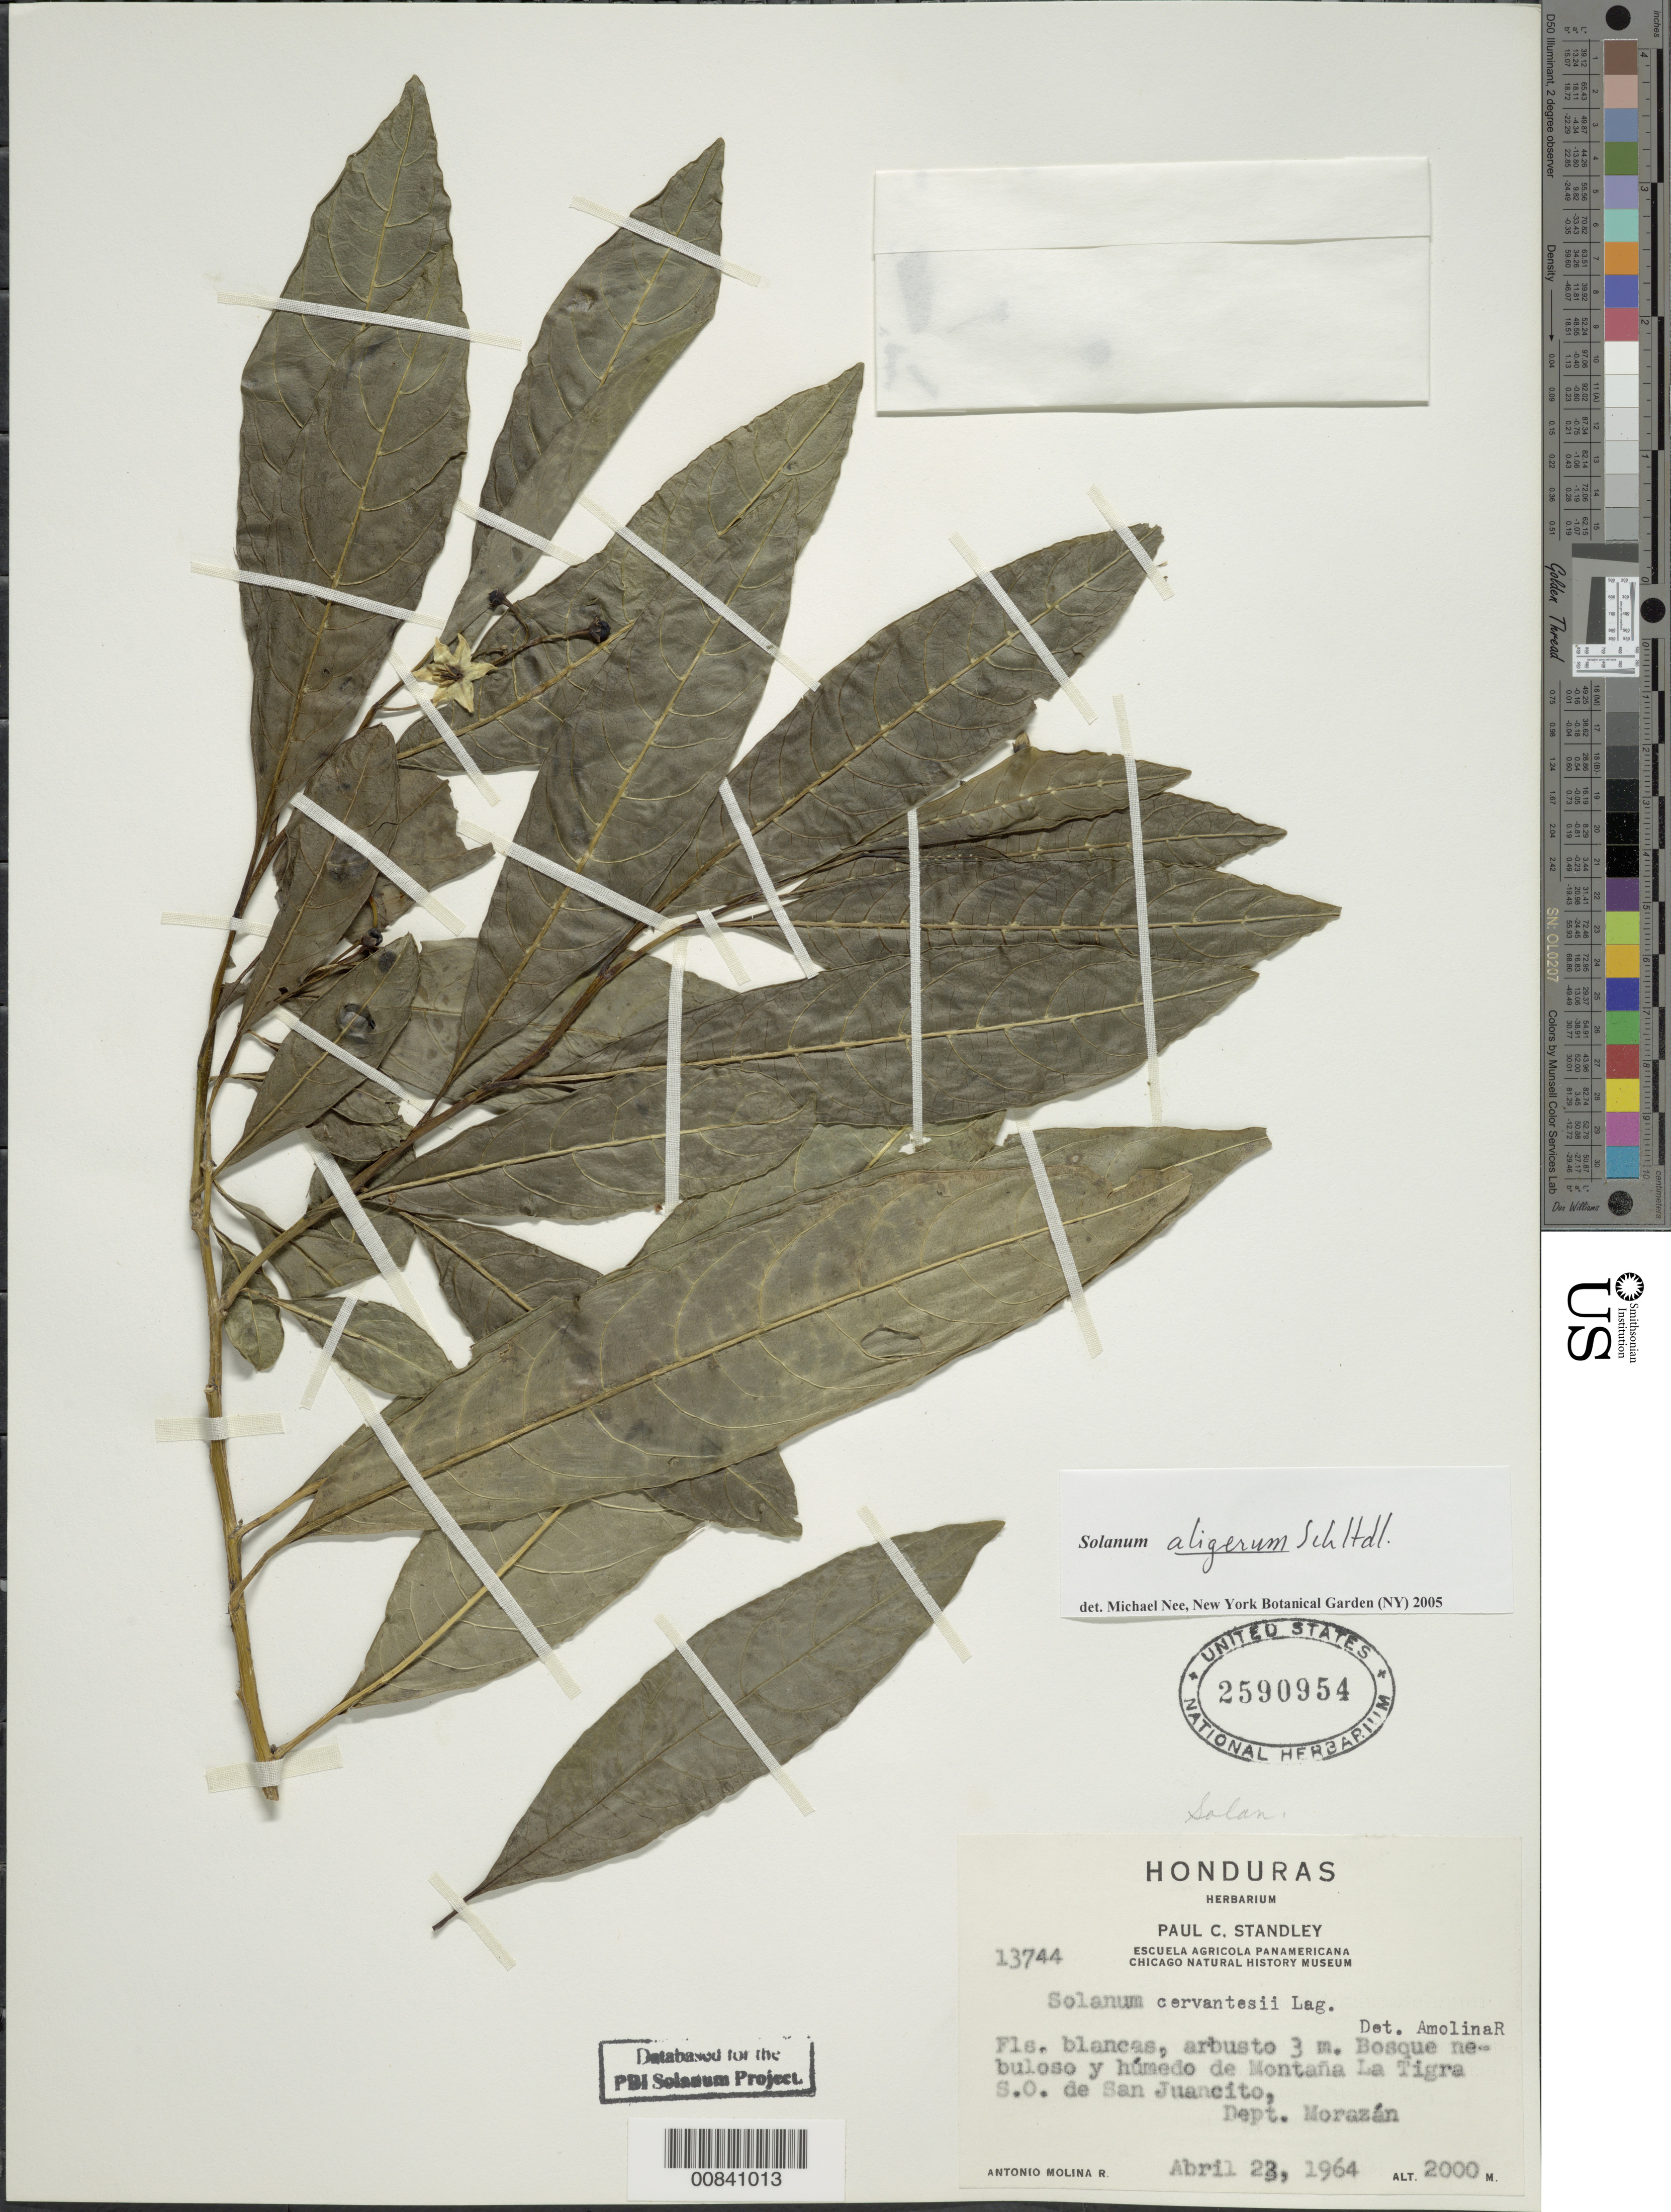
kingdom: Plantae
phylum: Tracheophyta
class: Magnoliopsida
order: Solanales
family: Solanaceae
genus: Solanum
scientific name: Solanum aligerum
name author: Schltdl.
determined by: Nee, Michael H.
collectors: A. Molina R.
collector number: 13744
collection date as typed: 23 Apr 1964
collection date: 1964-04-23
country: Honduras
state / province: Fco. Morazán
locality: Montaña La Tigra S.O. de San Juancito.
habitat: Bosque nebuloso y humedo.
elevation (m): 2000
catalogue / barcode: US 2590954